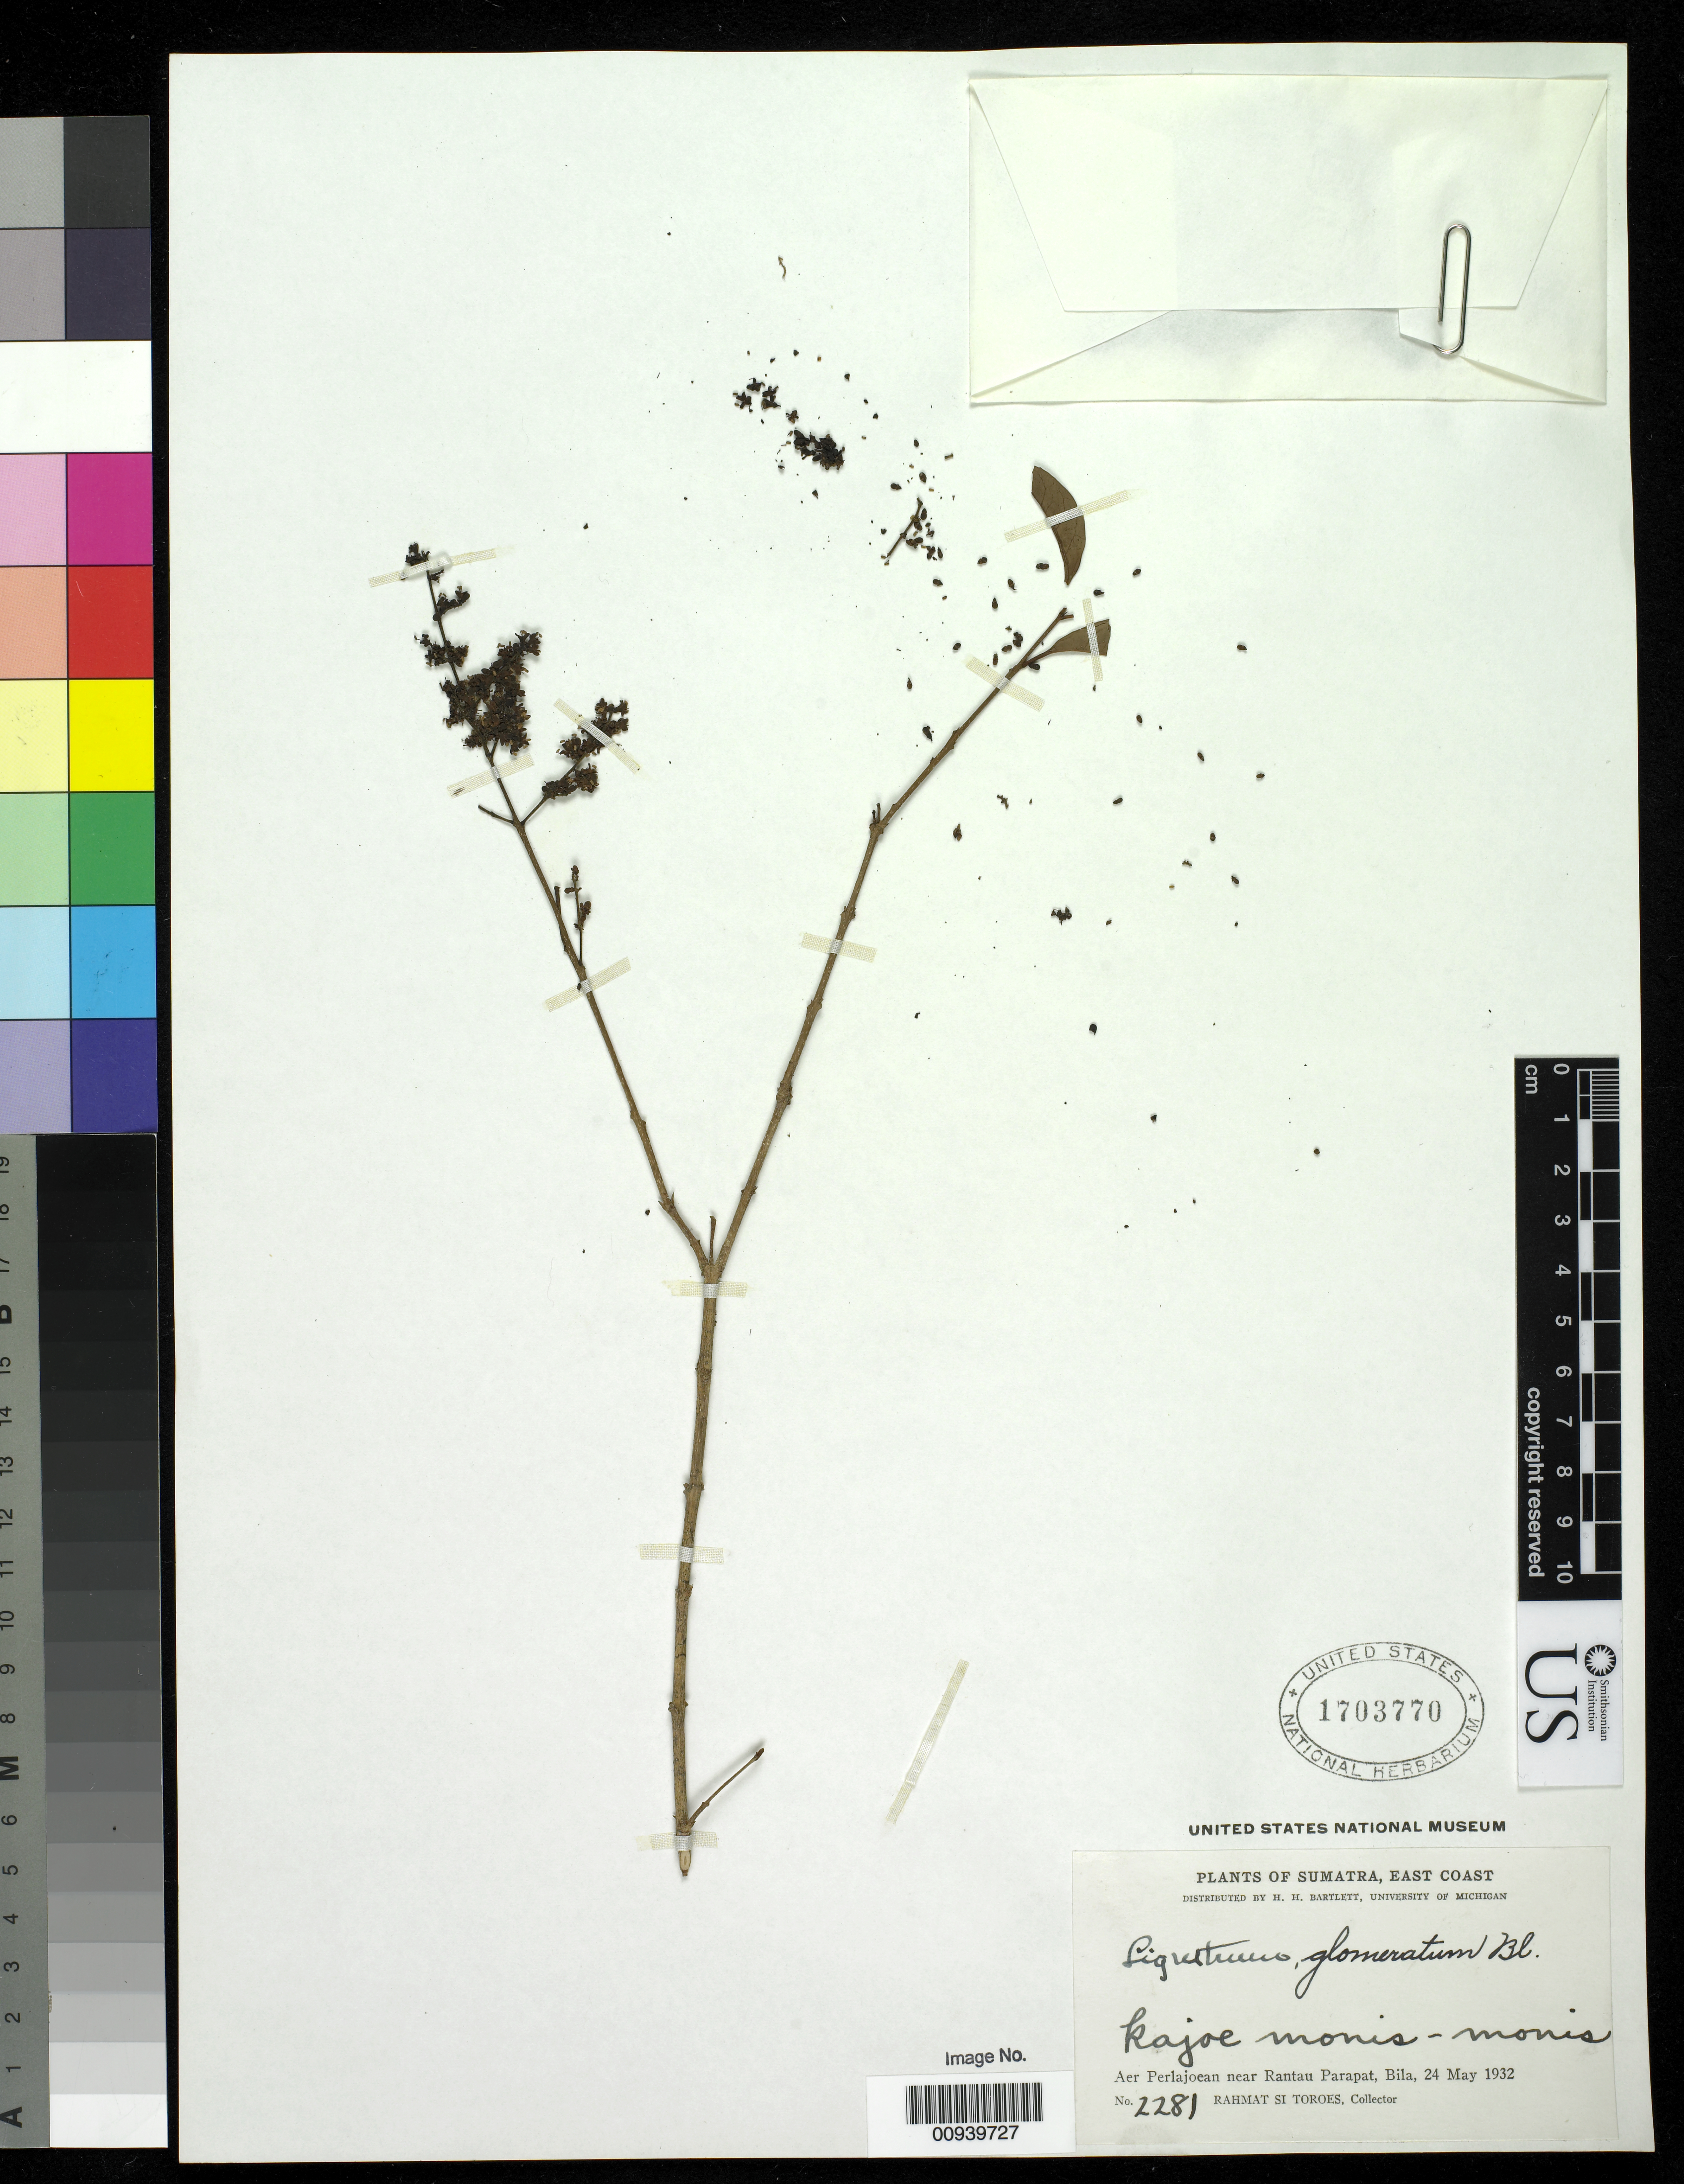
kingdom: Plantae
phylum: Tracheophyta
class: Magnoliopsida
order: Lamiales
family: Oleaceae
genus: Ligustrum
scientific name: Ligustrum glomeratum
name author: Blume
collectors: Rahmat Si Boeea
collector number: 2281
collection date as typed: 24 May 1932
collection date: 1932-05-24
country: Indonesia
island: Sumatra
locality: East Coast. Aer Perlajoean near Rantau Parapat, Bila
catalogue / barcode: US 1703770